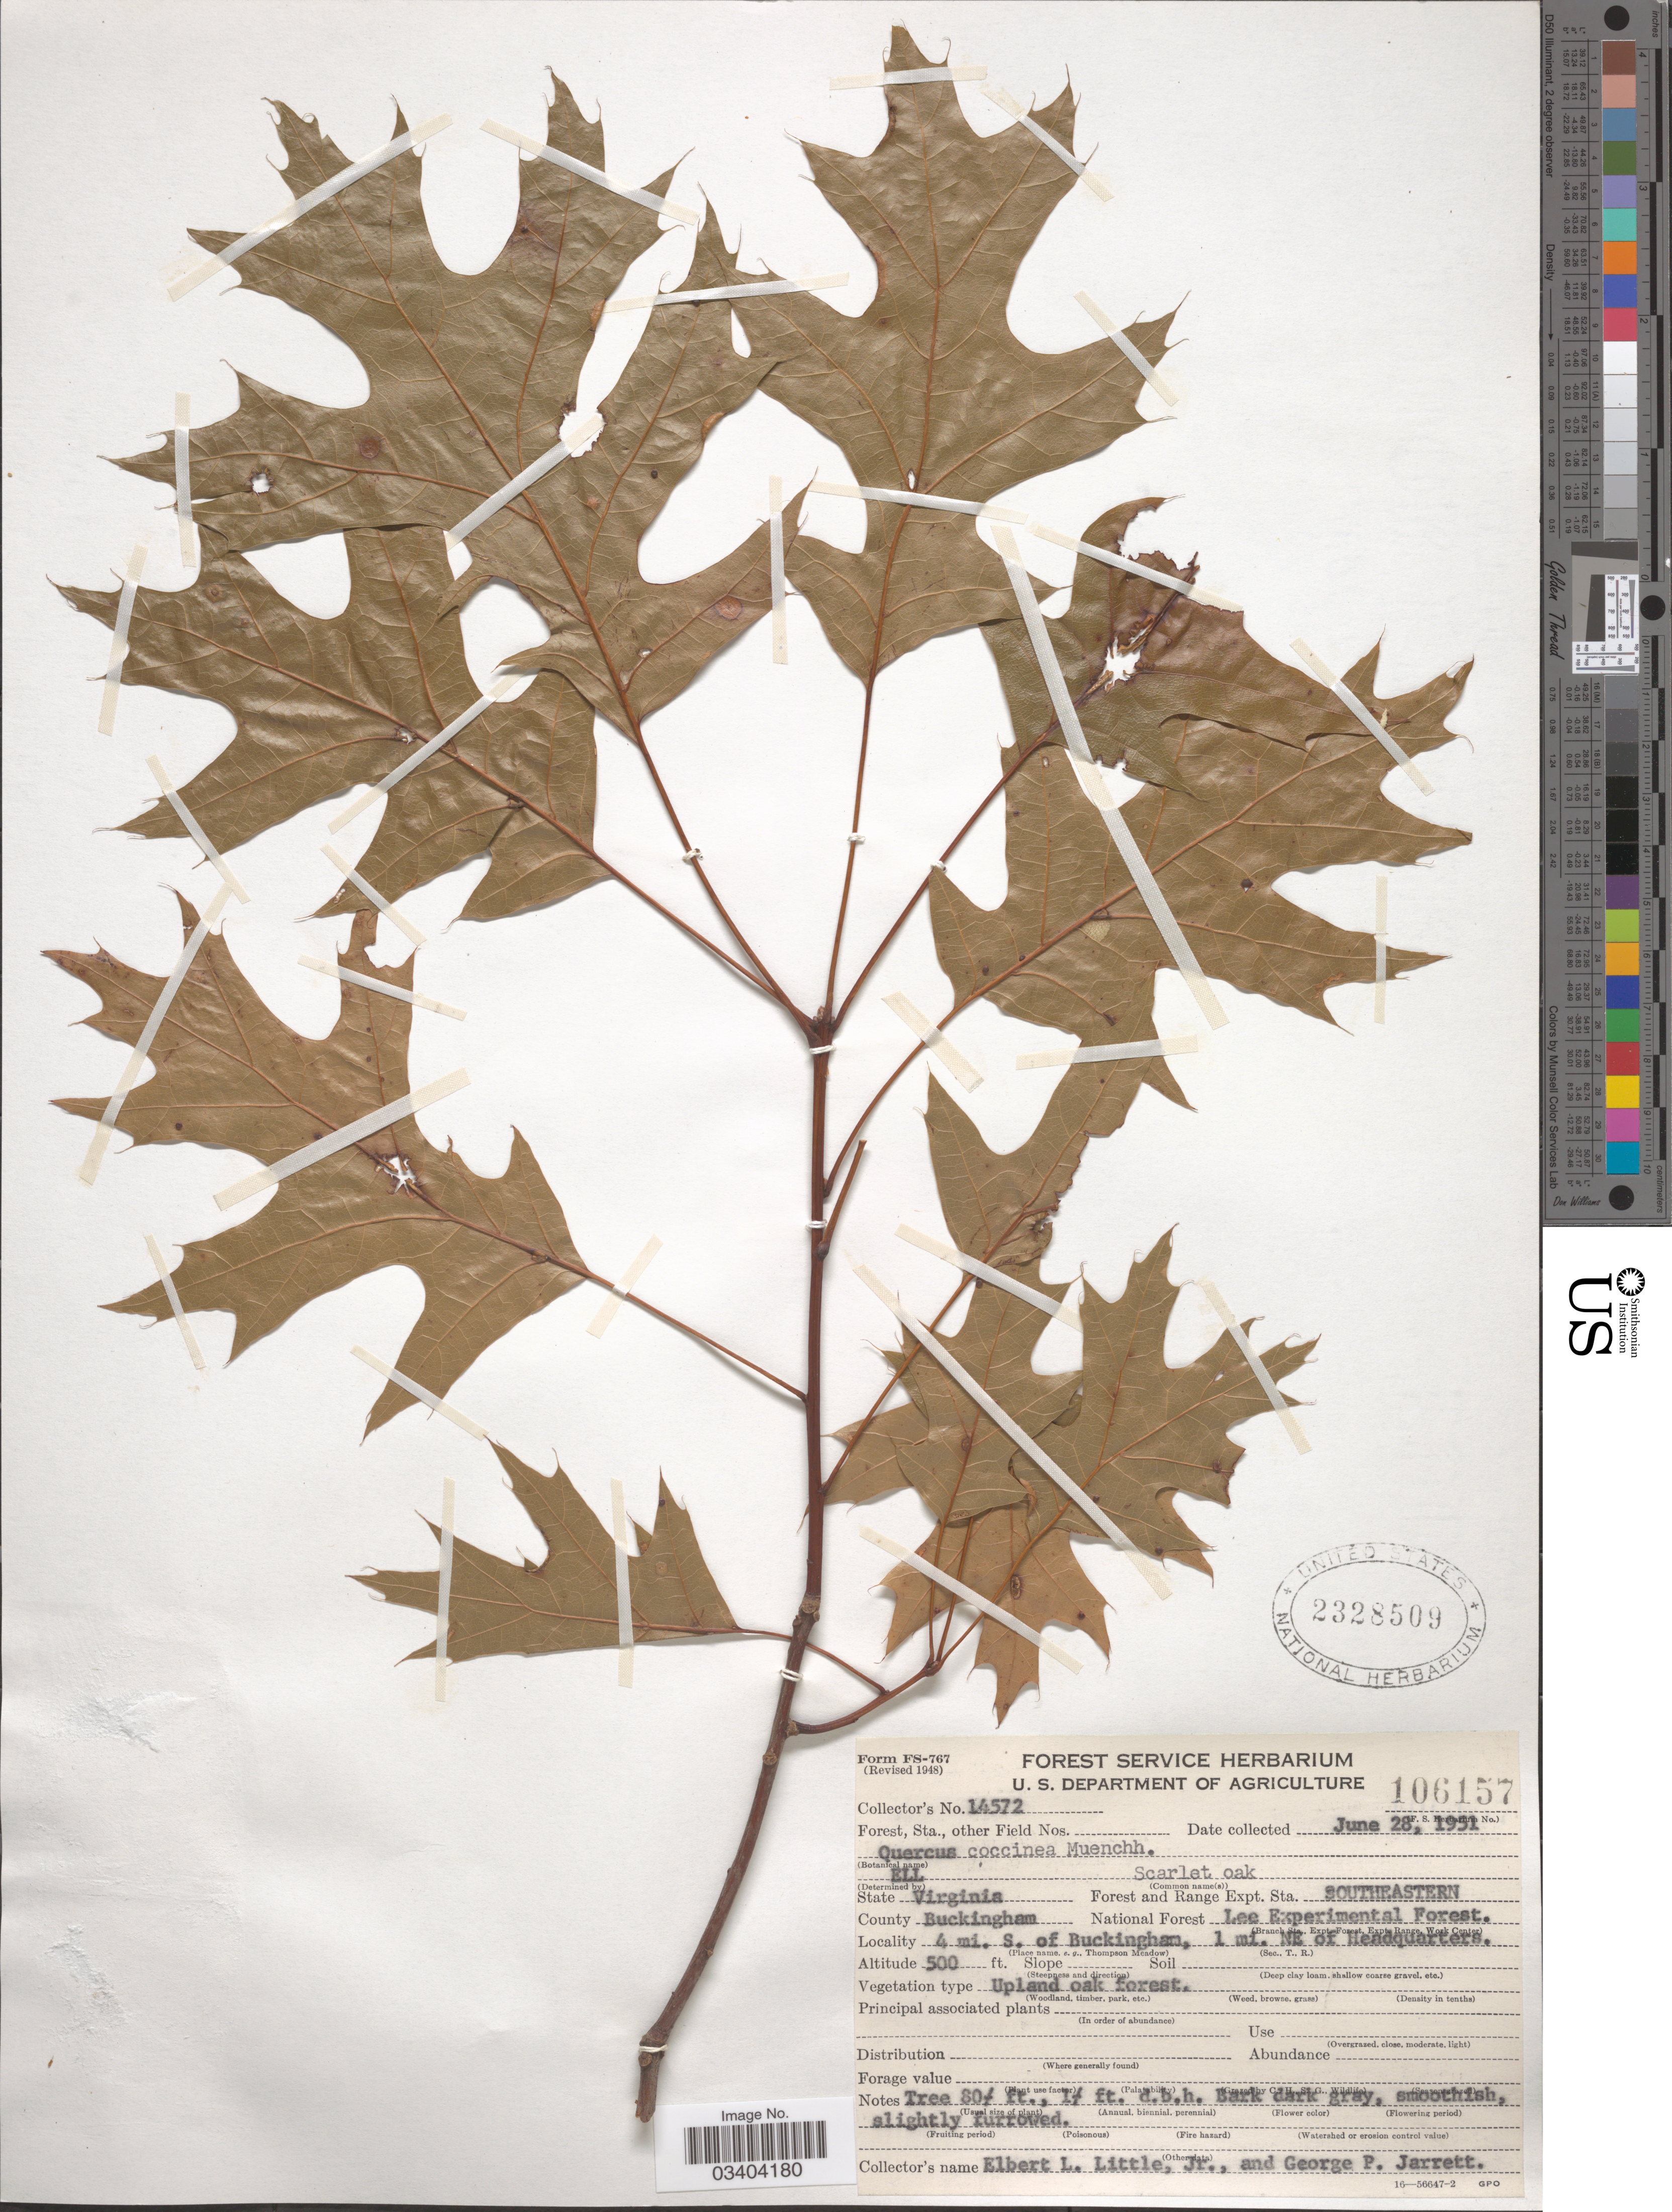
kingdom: Plantae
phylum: Tracheophyta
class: Magnoliopsida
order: Fagales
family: Fagaceae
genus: Quercus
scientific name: Quercus coccinea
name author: Münchh.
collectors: E. L. Little & G. Jarrett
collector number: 14572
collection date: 1951-06-28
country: United States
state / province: Virginia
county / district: Buckingham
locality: Forest and Range Expt. Sta. Southeastern. County Buckingham. National Forest Lee Experimental Forest. 4 mi. S. of Buckingham, 1 mi. NE of Headquarters.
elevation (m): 152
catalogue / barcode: US 2328509